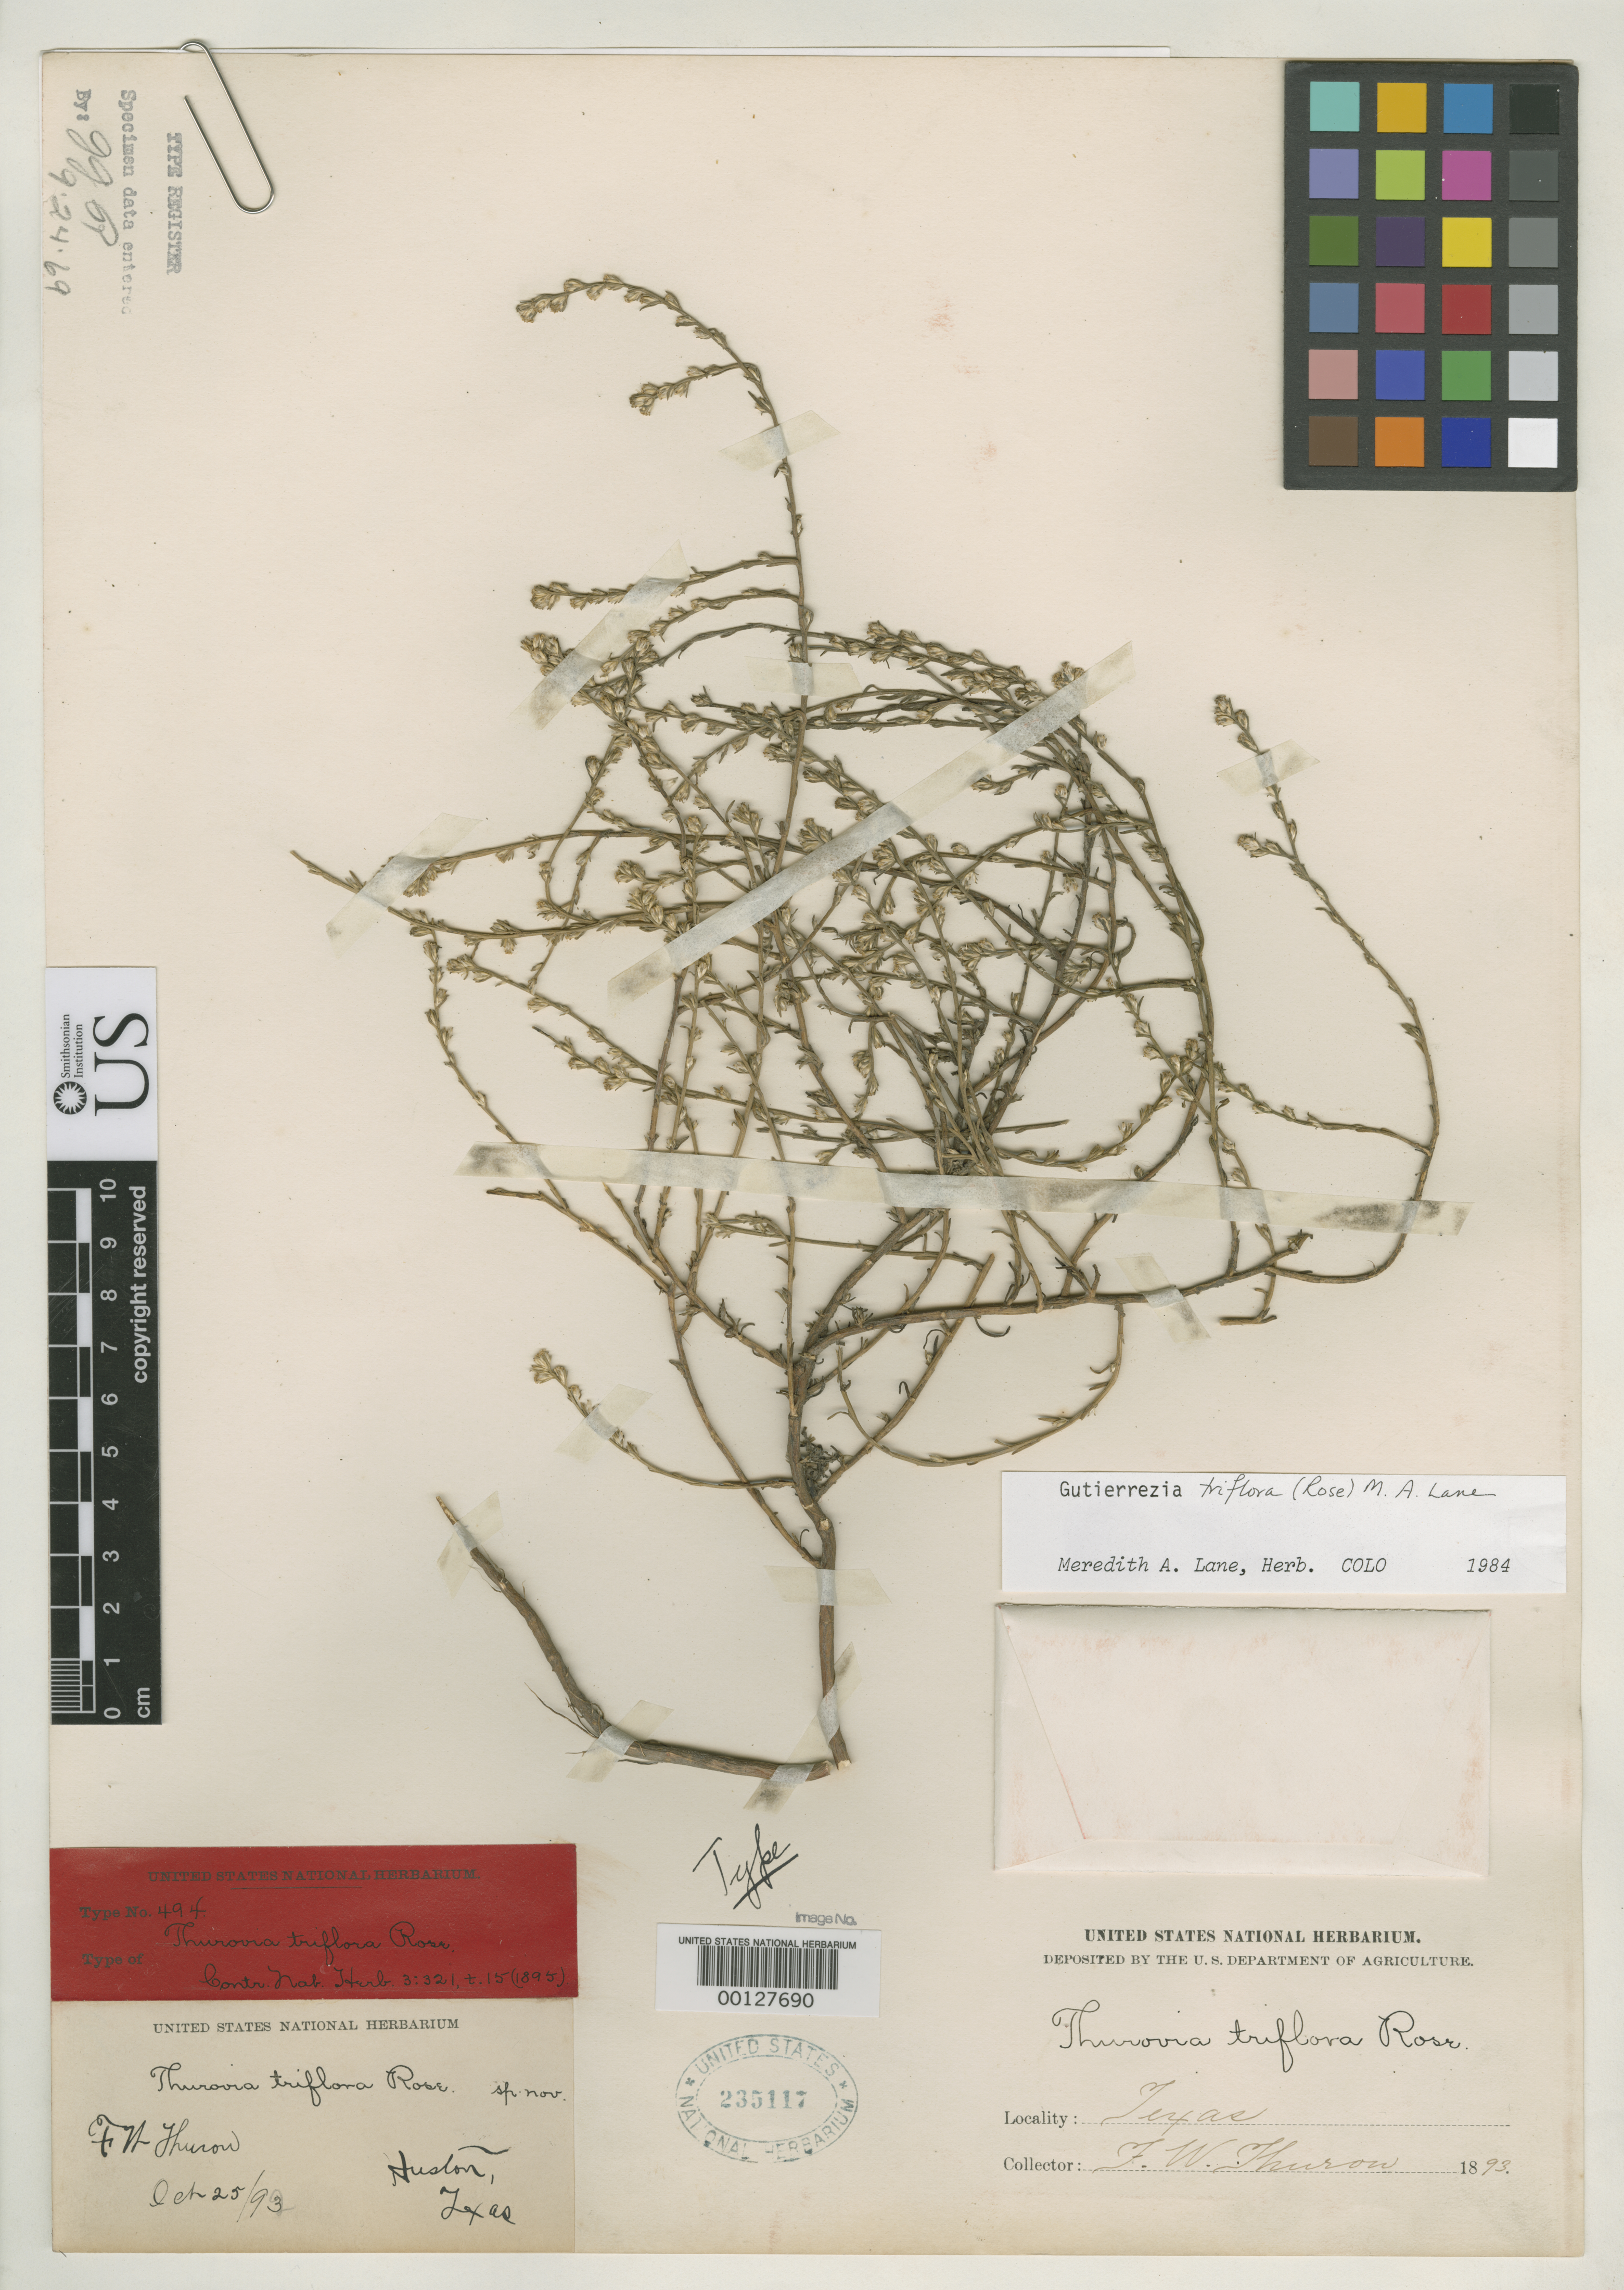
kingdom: Plantae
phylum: Tracheophyta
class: Magnoliopsida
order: Asterales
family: Asteraceae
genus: Thurovia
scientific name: Thurovia triflora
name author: Rose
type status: Holotype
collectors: F. W. Thurow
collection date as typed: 25 Oct 1893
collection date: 1893-10-25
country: United States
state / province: Texas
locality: Northwest of Houston.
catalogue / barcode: US 235117